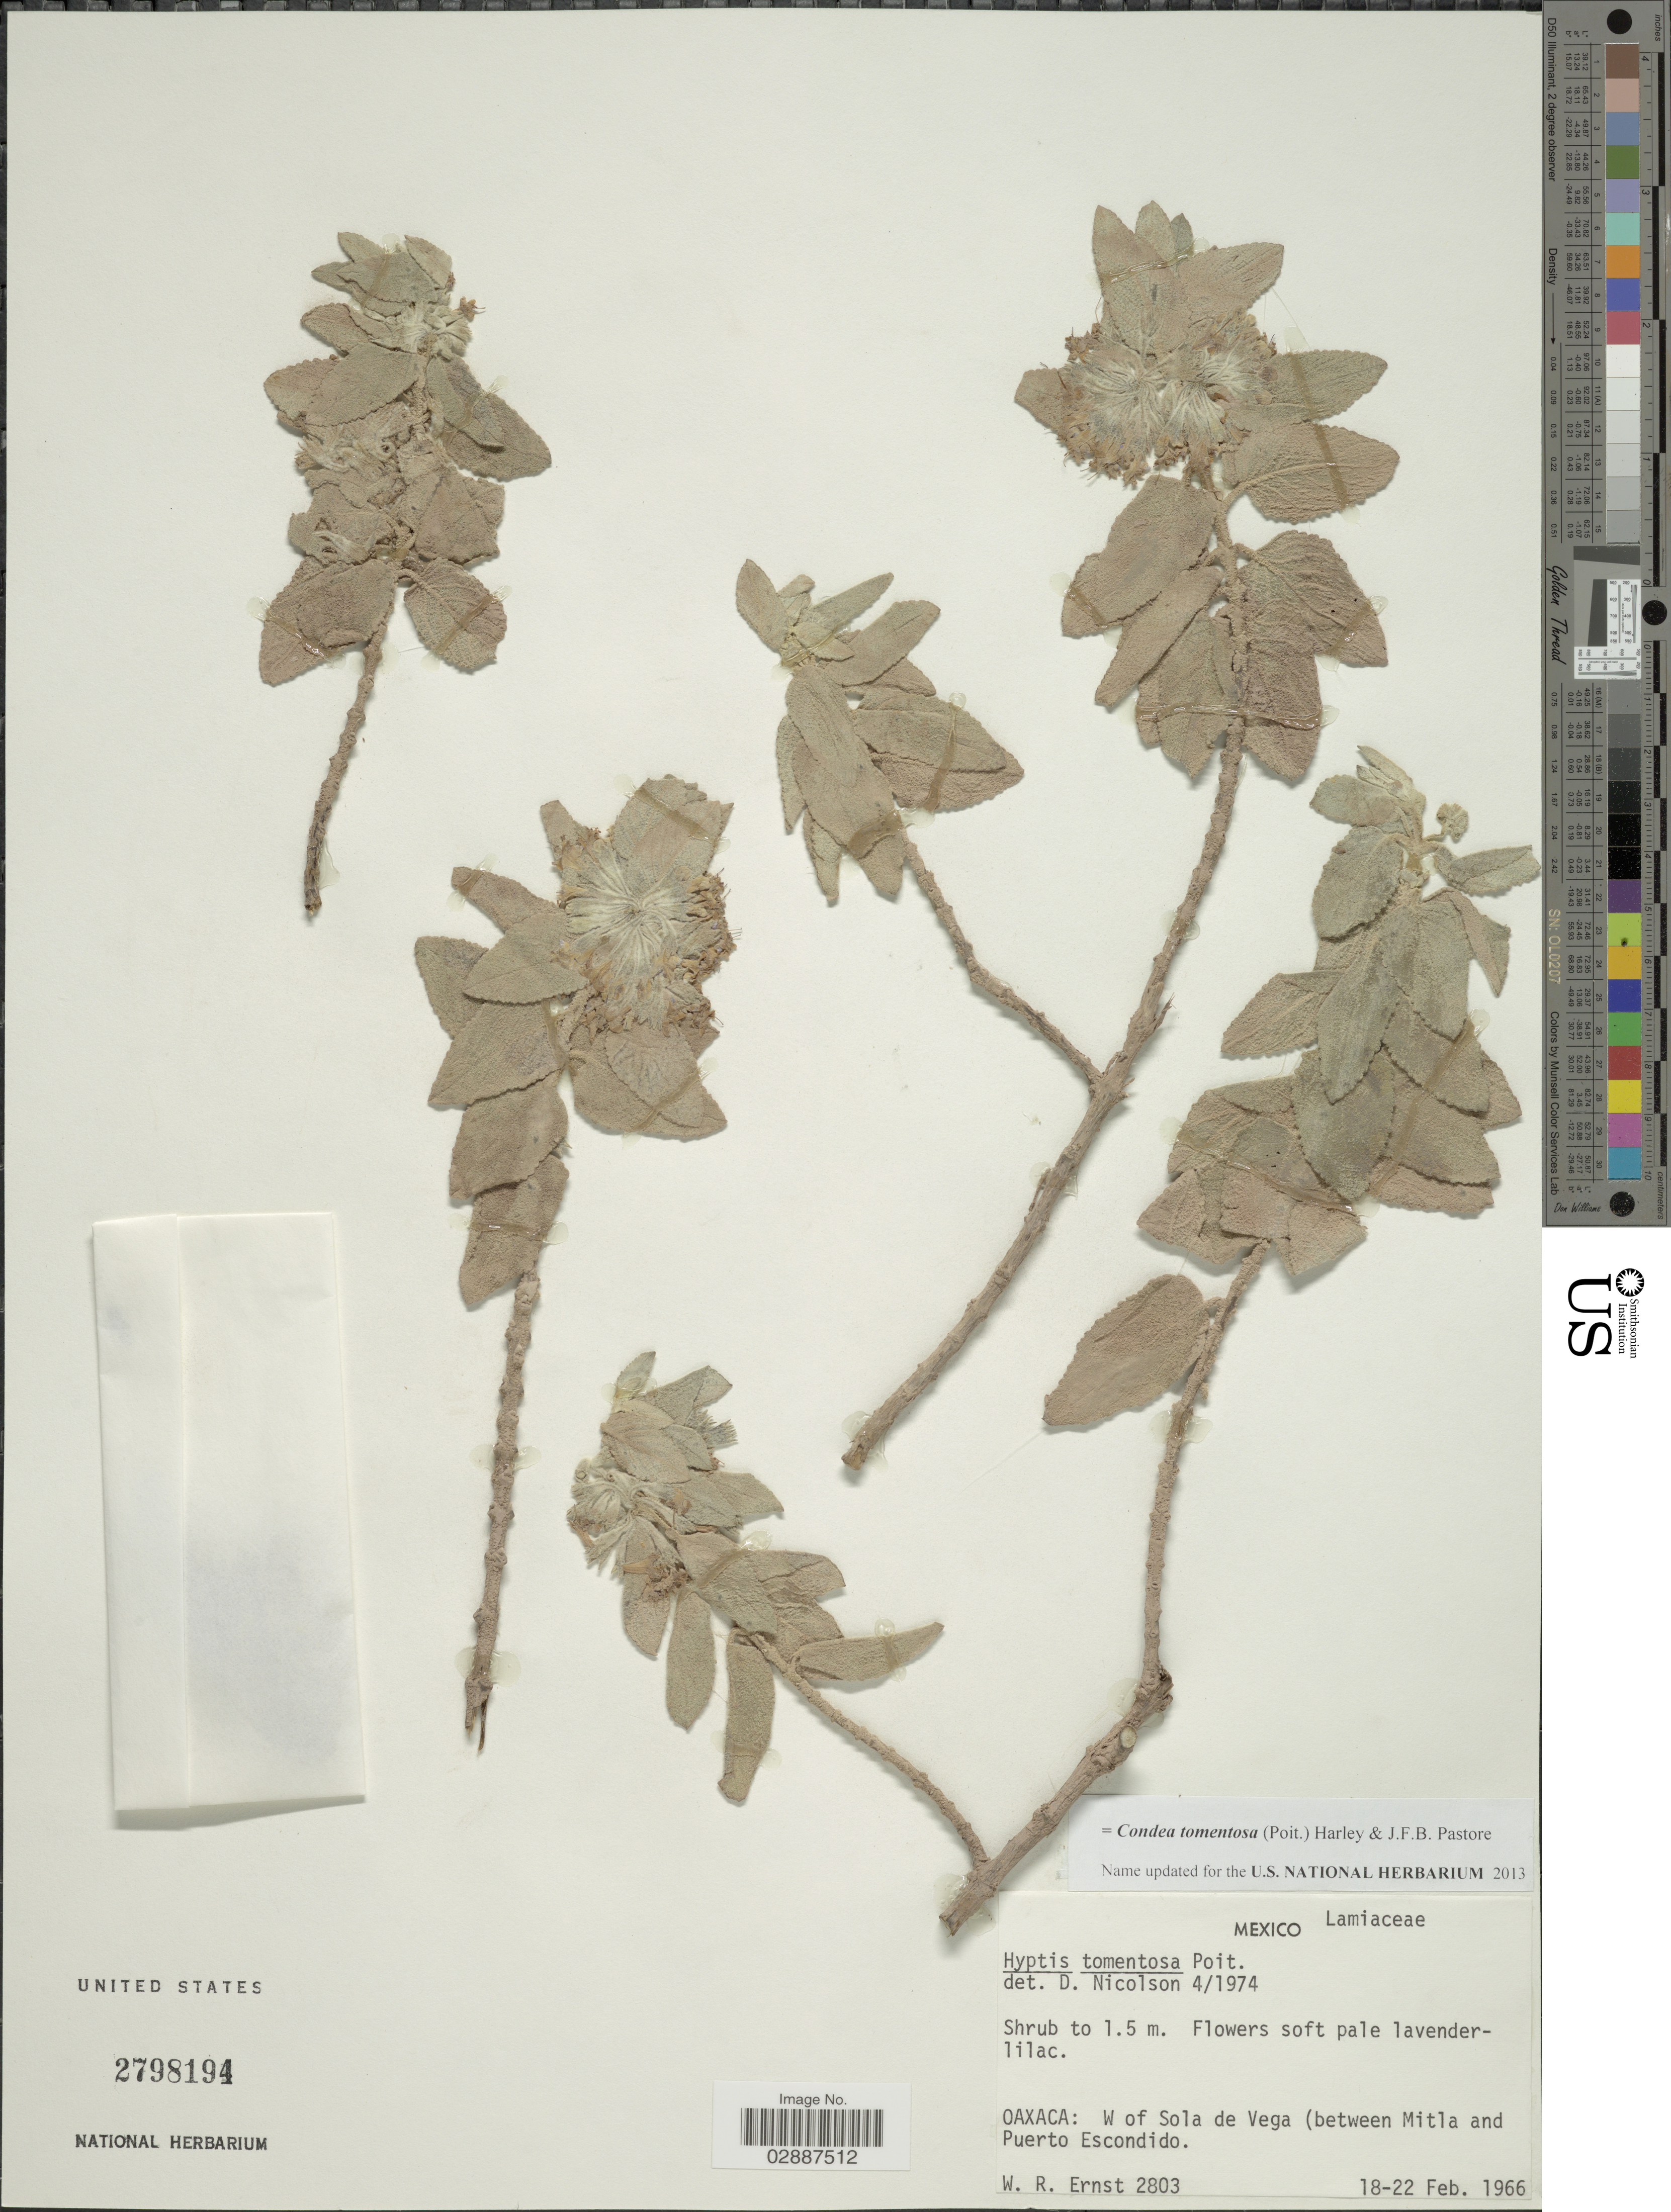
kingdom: Plantae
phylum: Tracheophyta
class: Magnoliopsida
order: Lamiales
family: Lamiaceae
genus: Condea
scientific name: Condea tomentosa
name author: (Poit.) Harley & J.F.B. Pastore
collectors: W. R. Ernst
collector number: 2803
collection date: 1966-02-18/1966-02-22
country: Mexico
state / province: Oaxaca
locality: W of Sola de Vega (between Mitla and Puerto Escondido).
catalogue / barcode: US 2798194